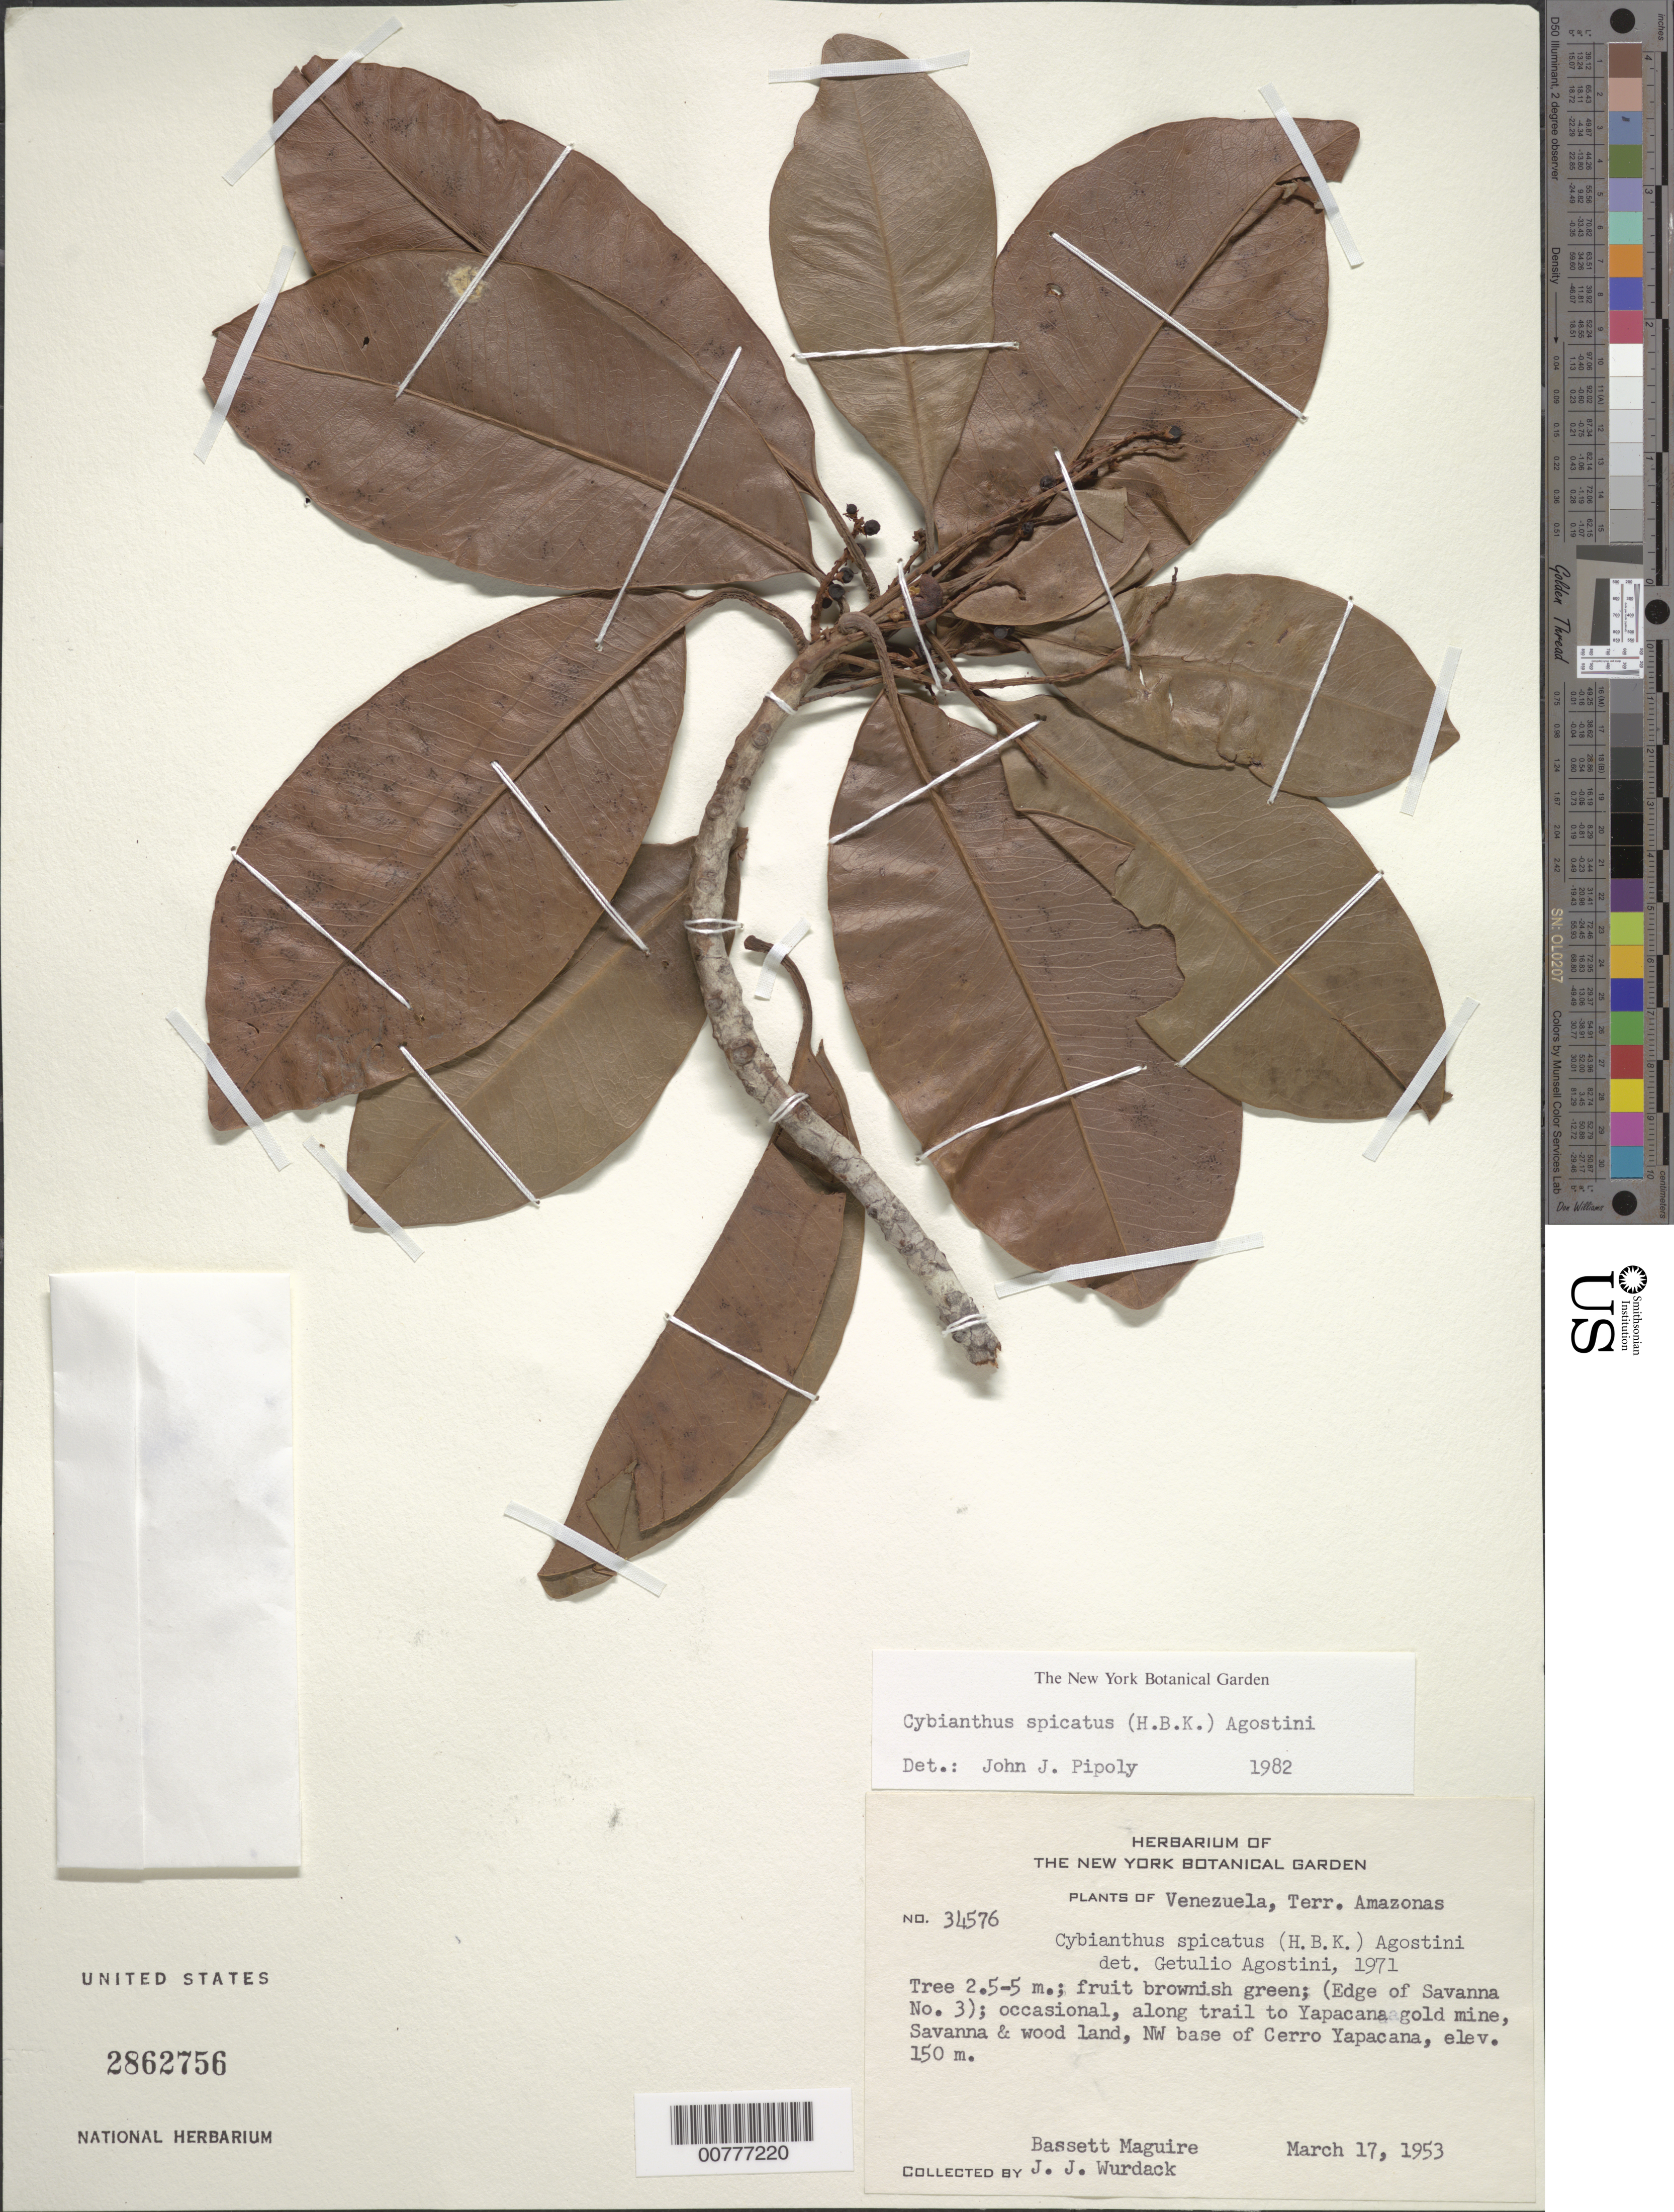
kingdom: Plantae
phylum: Tracheophyta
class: Magnoliopsida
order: Ericales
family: Primulaceae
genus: Cybianthus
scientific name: Cybianthus spicatus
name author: (Kunth) G. Agostini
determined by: Pipoly, J. J., III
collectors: B. Maguire & J. J. Wurdack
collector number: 34576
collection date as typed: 17-Mar-53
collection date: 1953-03-17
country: Venezuela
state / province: Amazonas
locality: Alto Río Orinoco, Cerro Yapacána, NW base, Savanna III, along trail to Yapacan gold mine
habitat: Savanna and wood land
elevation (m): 150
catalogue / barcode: US 2862756